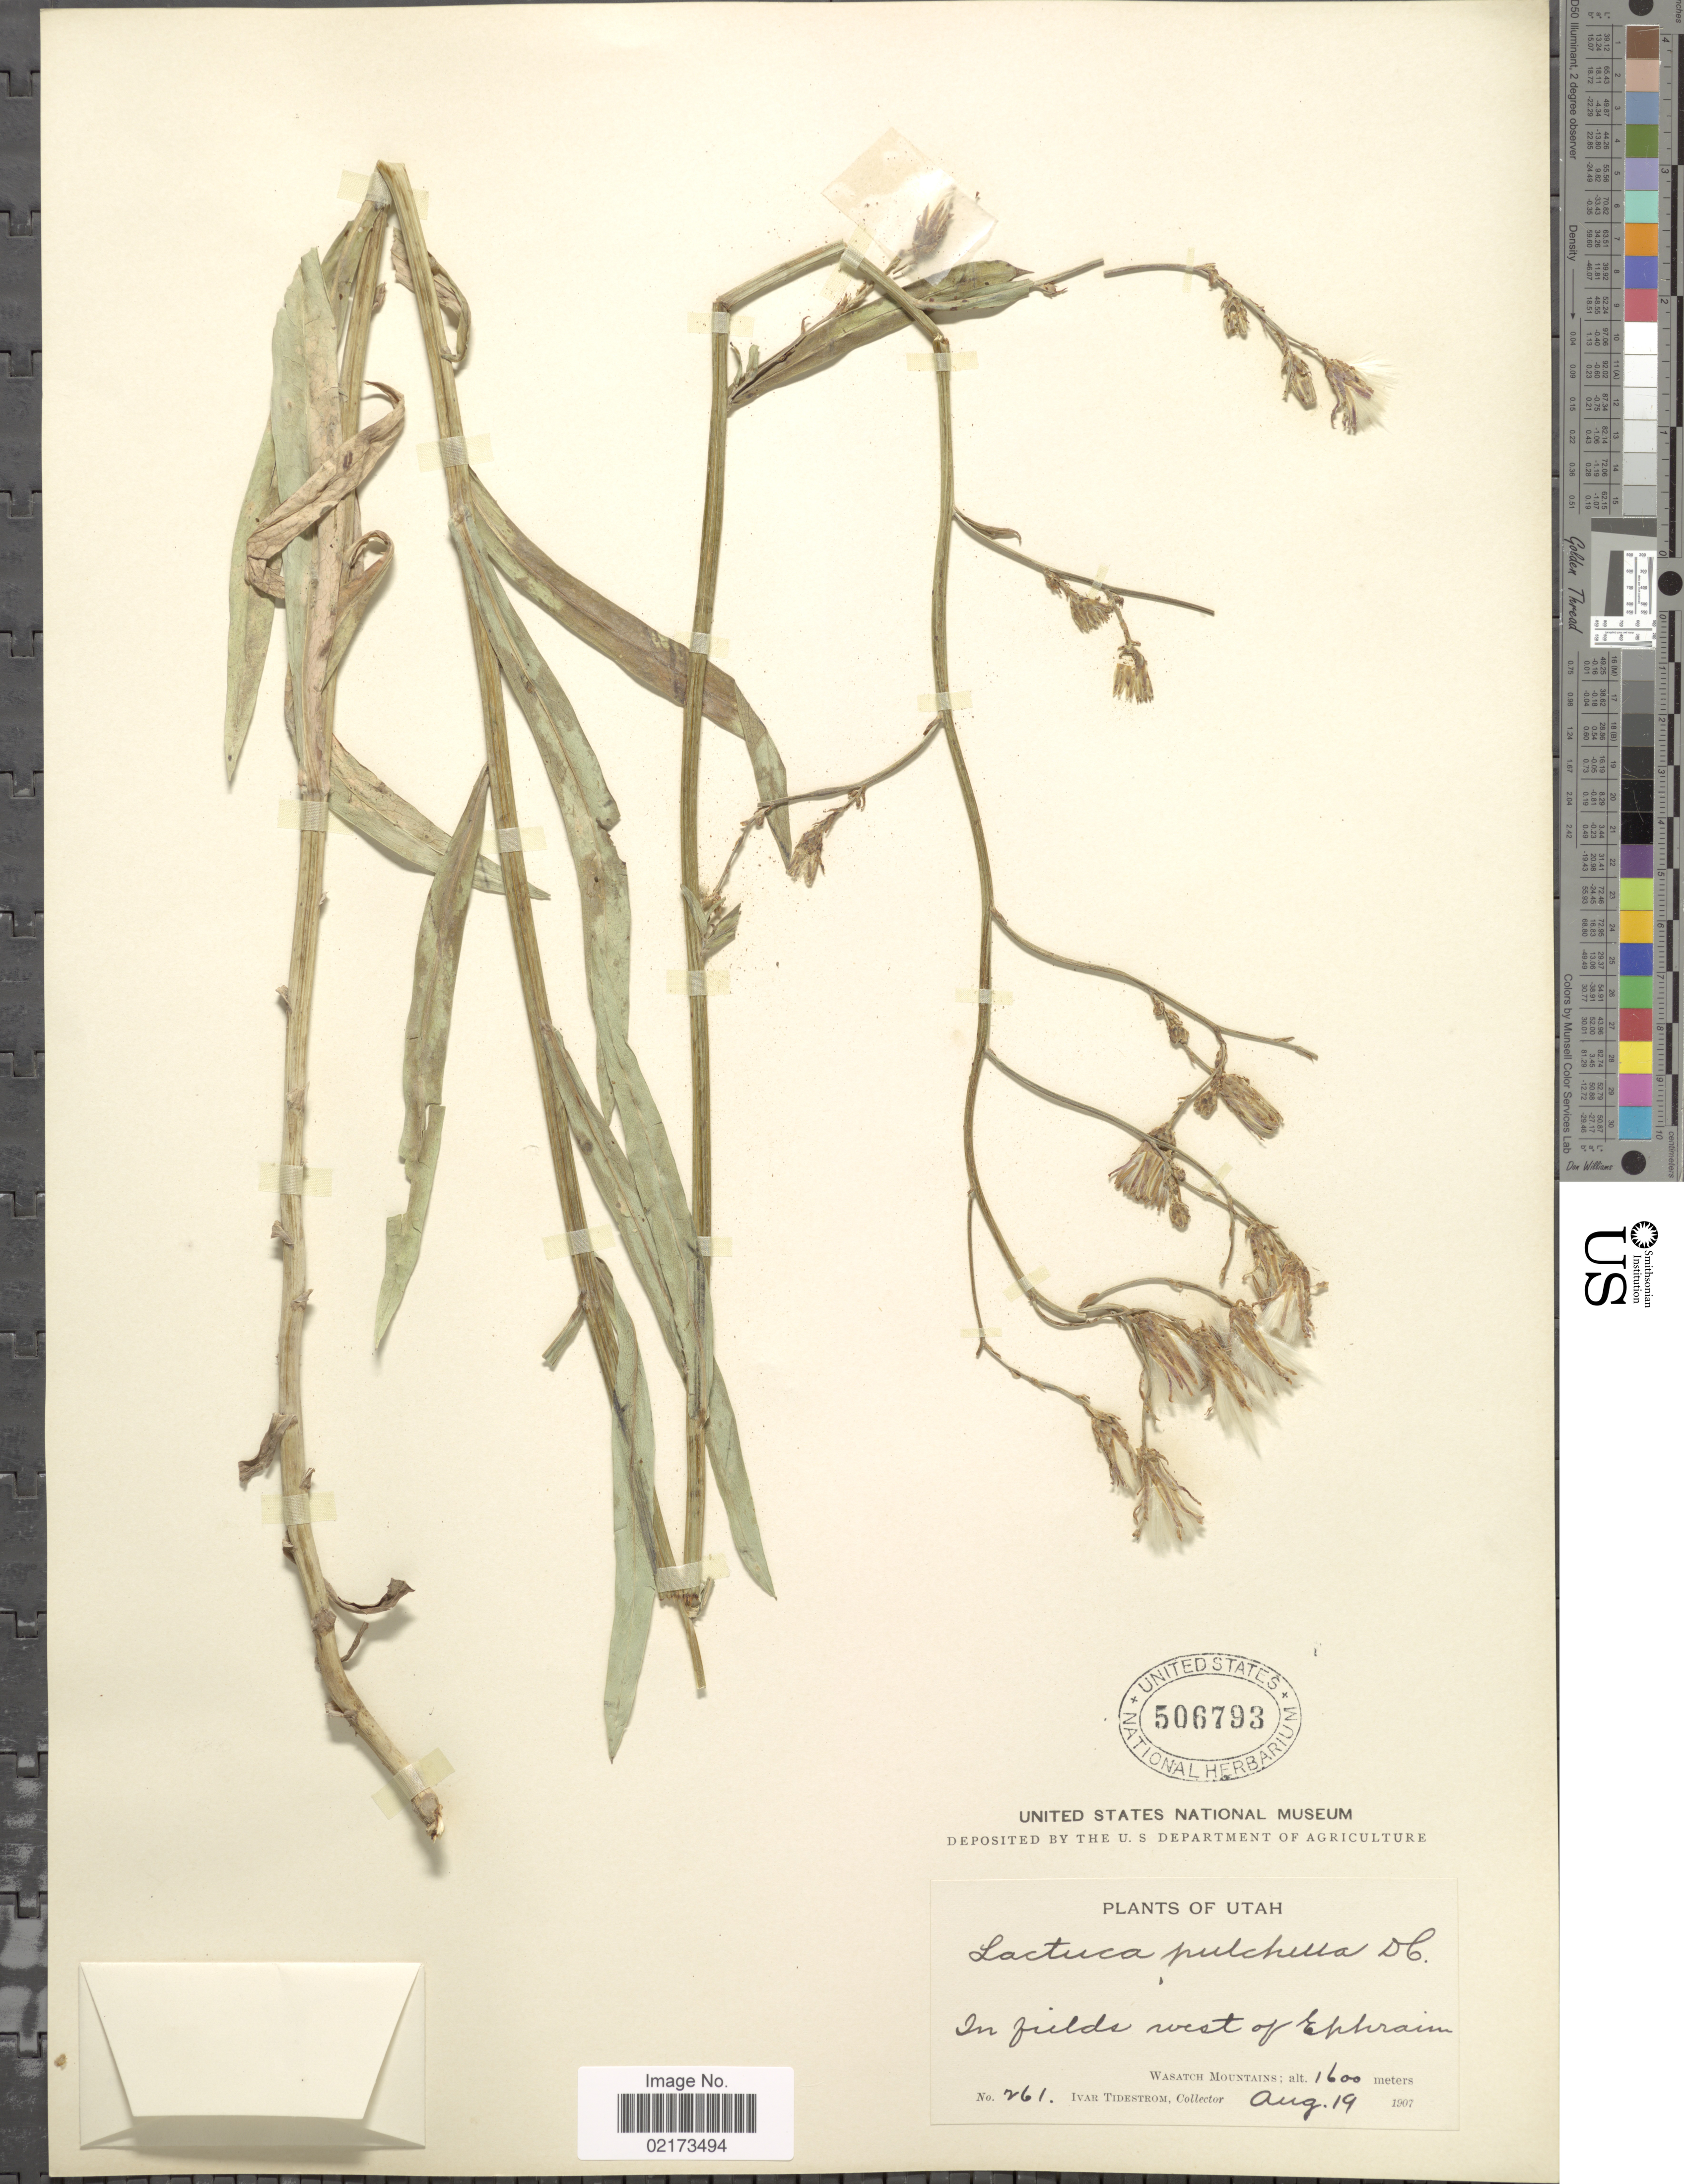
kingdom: Plantae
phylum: Tracheophyta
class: Magnoliopsida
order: Asterales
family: Asteraceae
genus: Lactuca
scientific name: Lactuca tatarica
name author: (L.) C.A. Mey.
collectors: I. F. Tidestrom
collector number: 261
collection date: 1907-08-19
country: United States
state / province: Utah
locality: West of Ephraim, Wasatch Mountains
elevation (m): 1600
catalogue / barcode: US 506793